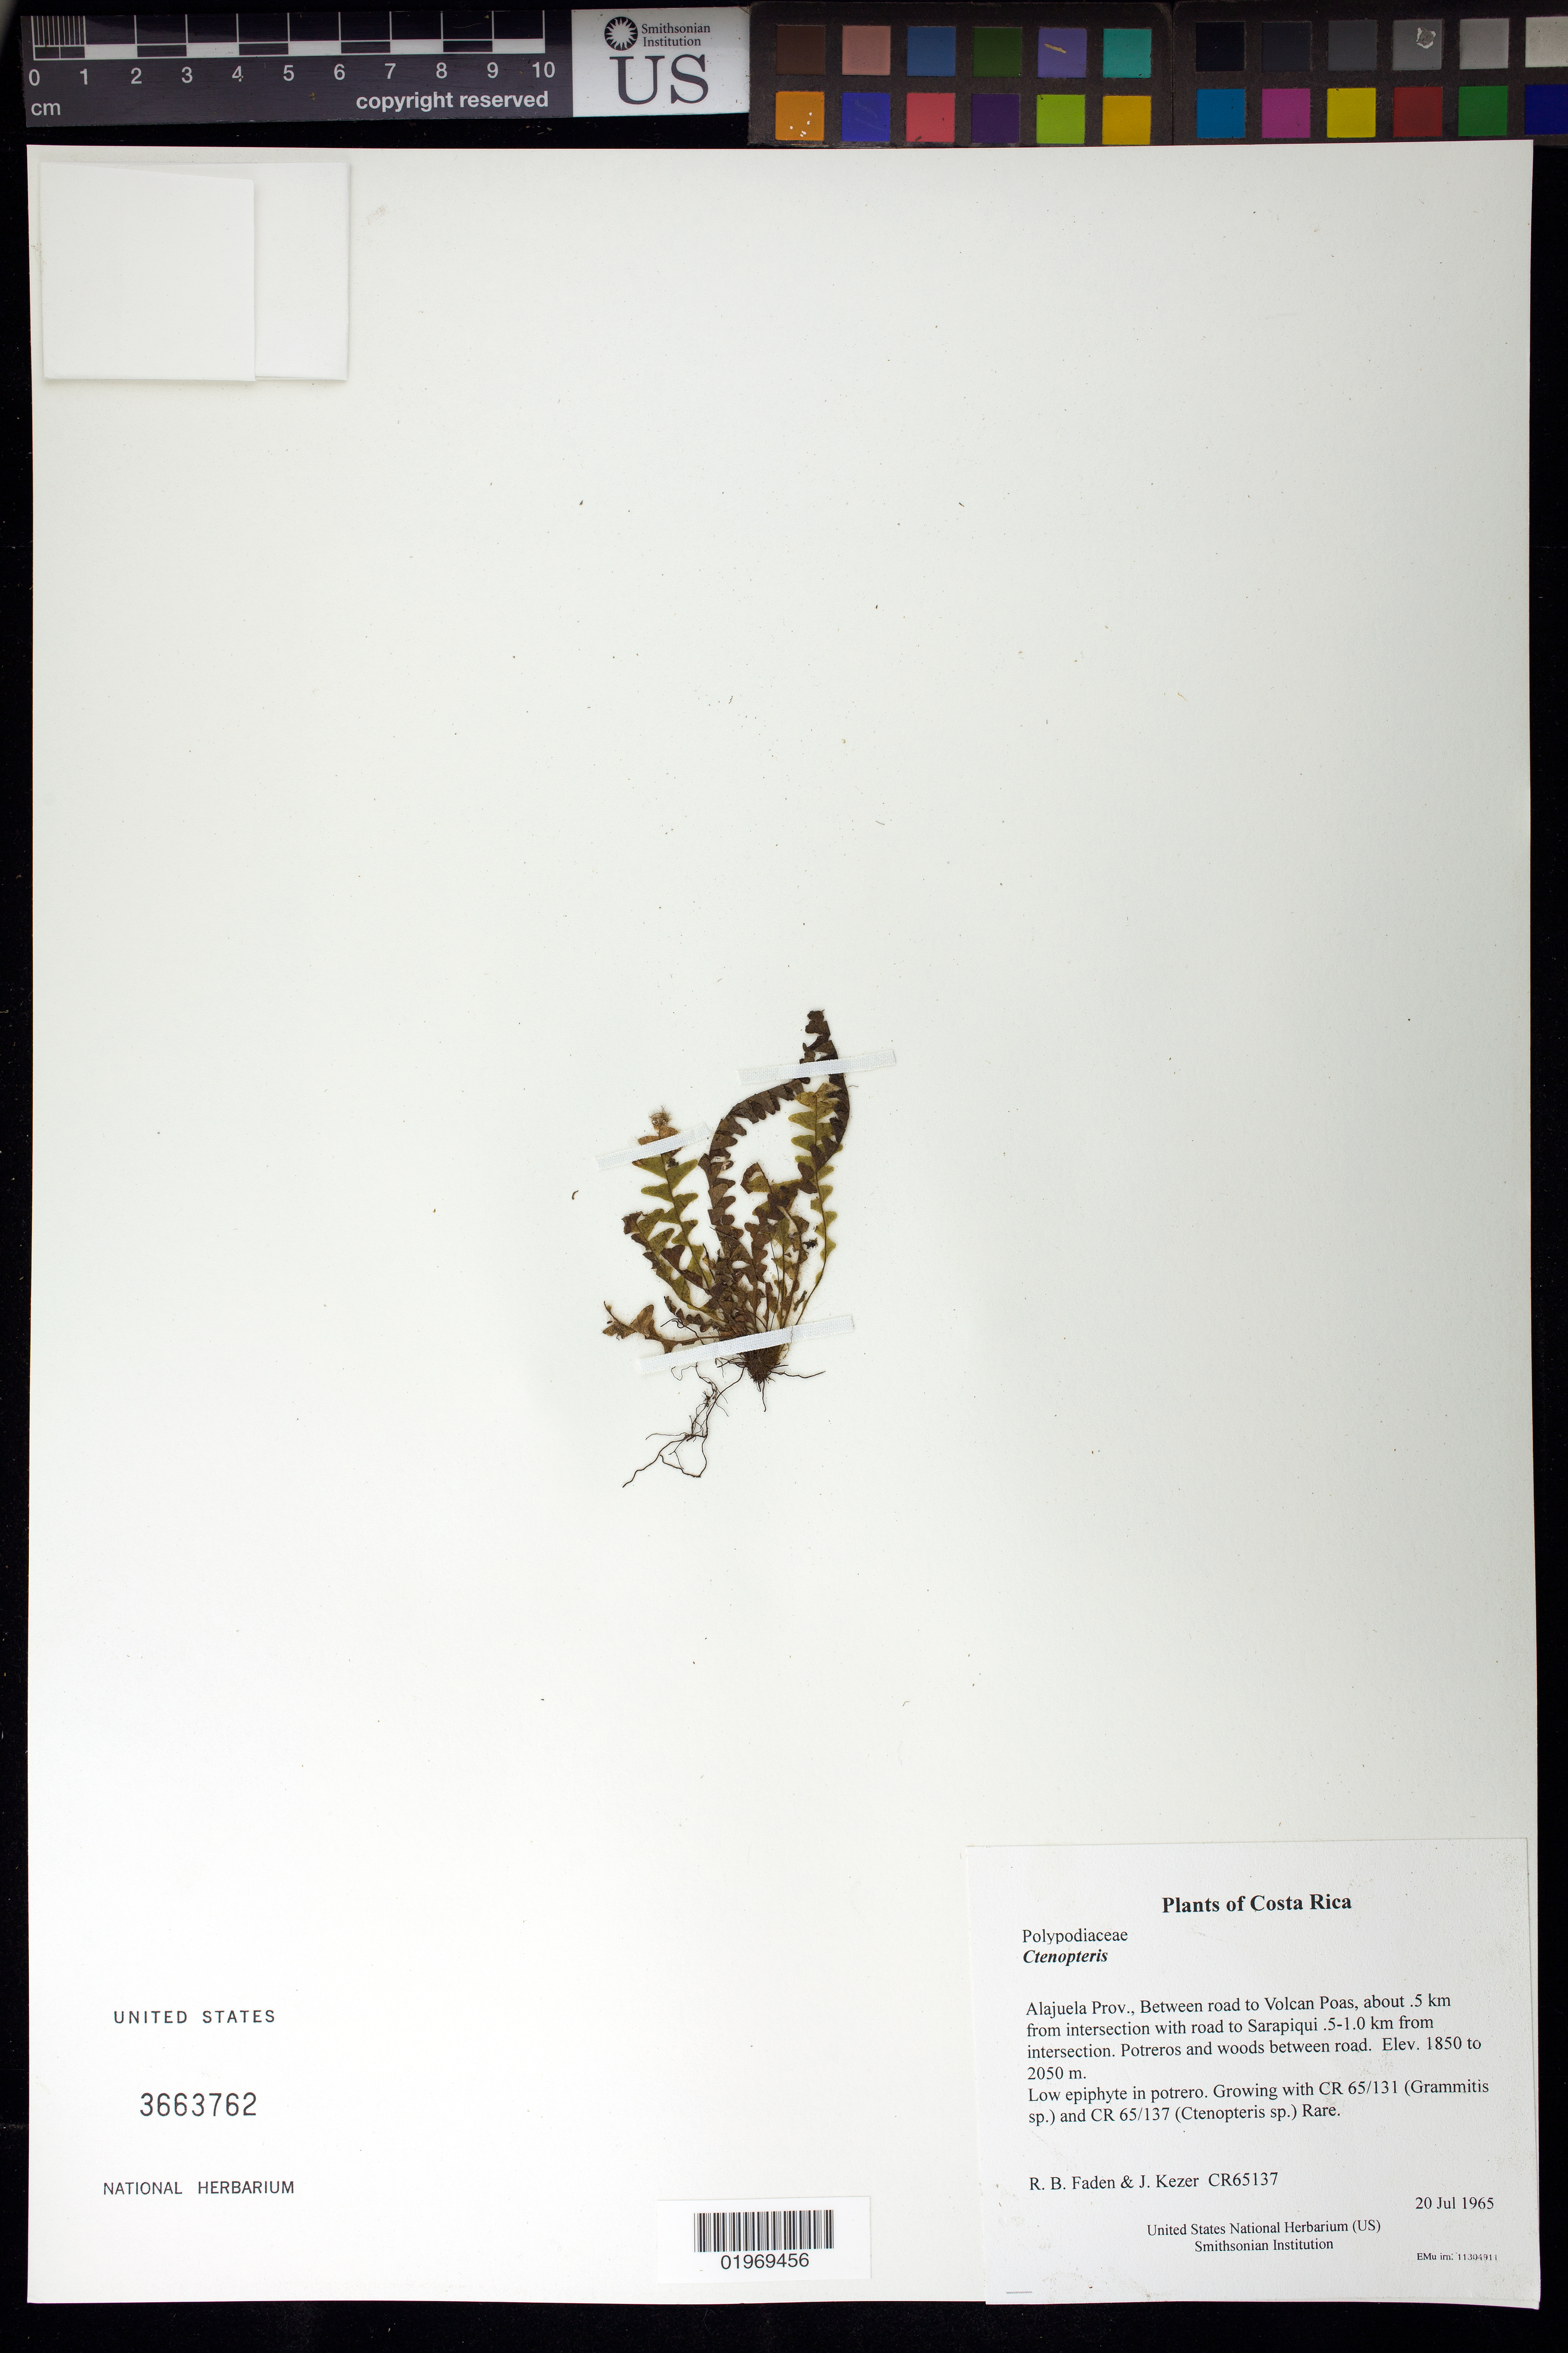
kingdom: Plantae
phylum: Tracheophyta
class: Polypodiopsida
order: Polypodiales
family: Polypodiaceae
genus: Ctenopteris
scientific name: Ctenopteris sp.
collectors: R. B. Faden & J. Kezer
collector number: CR65137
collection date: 1965-07-20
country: Costa Rica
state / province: Alajuela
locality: Between road to Volcan Poas, about .5 km from intersection with road to Sarapiqui .5-1.0 km from intersection. Potreros and woods between road.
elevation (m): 1850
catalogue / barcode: US 3663762